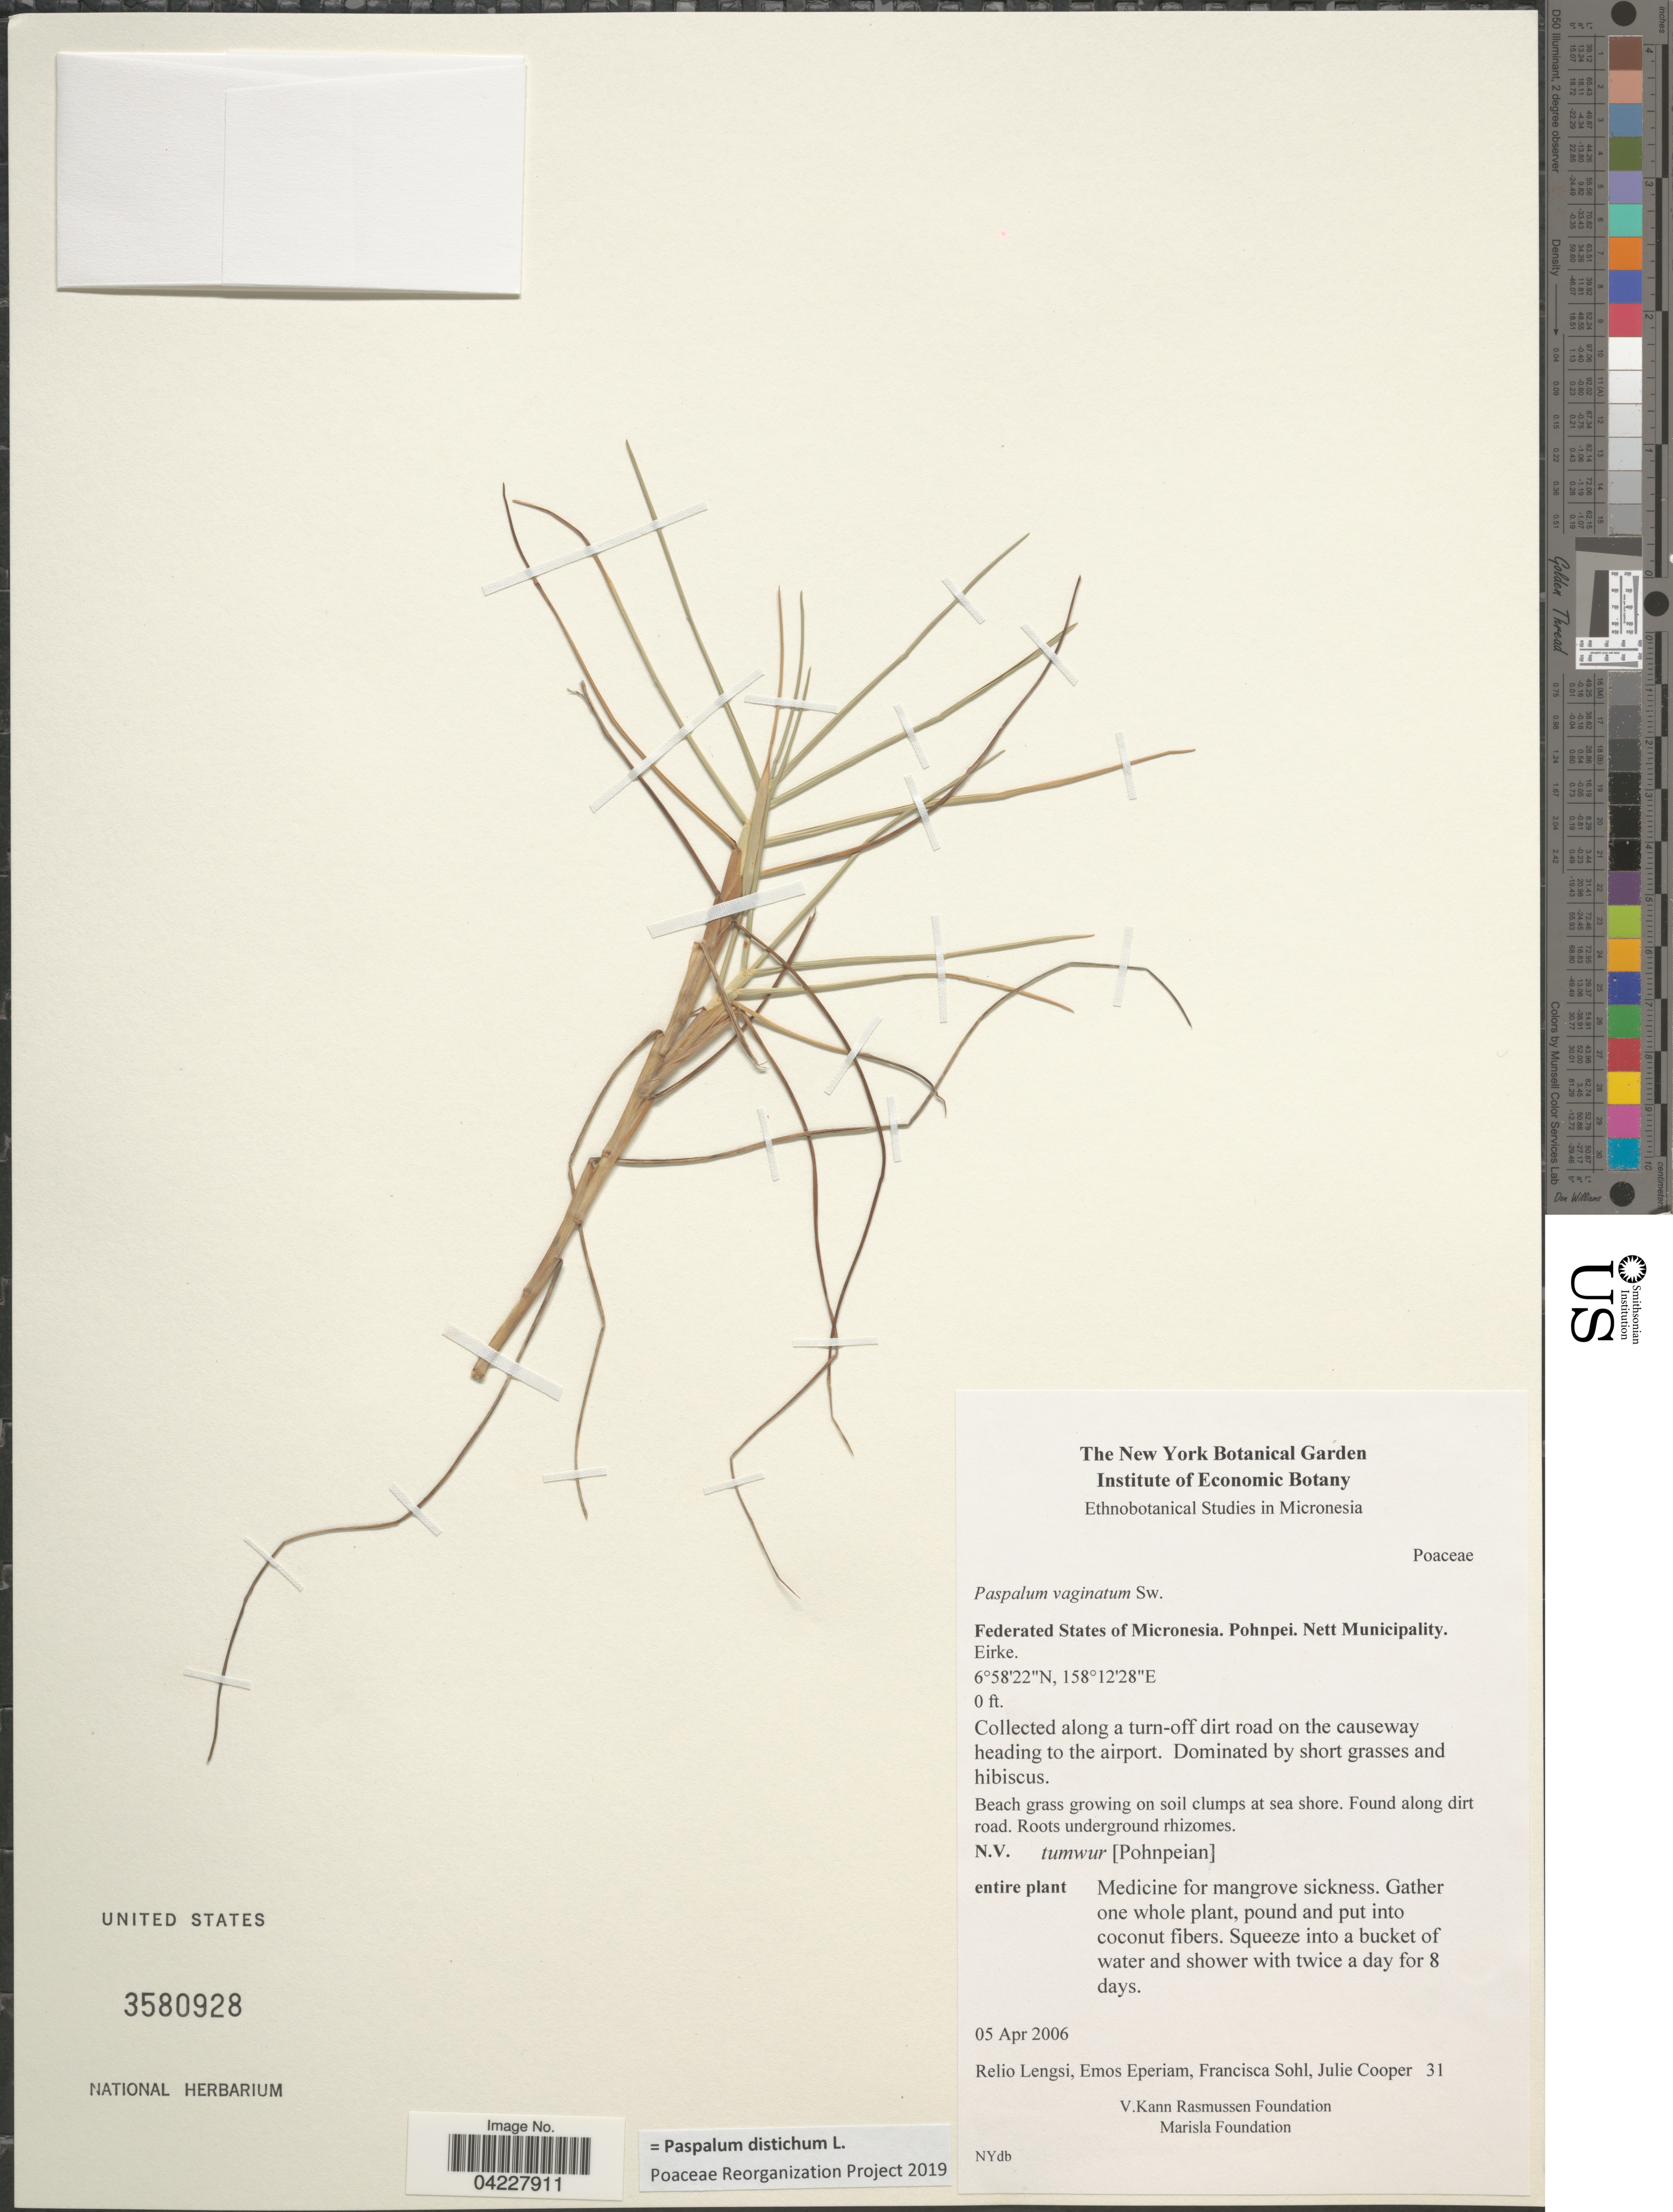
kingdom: Plantae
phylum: Tracheophyta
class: Liliopsida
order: Poales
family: Poaceae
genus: Paspalum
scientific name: Paspalum distichum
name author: L.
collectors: R. Lengsi, E. Eperiam, F. Sohl & J. Cooper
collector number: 31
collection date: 2006-04-05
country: Micronesia, Federated States of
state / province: Pohnpei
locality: Nett Municipality. Along a turn-off dirt road on the causeway heading to the airport.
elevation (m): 0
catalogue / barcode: US 3580928